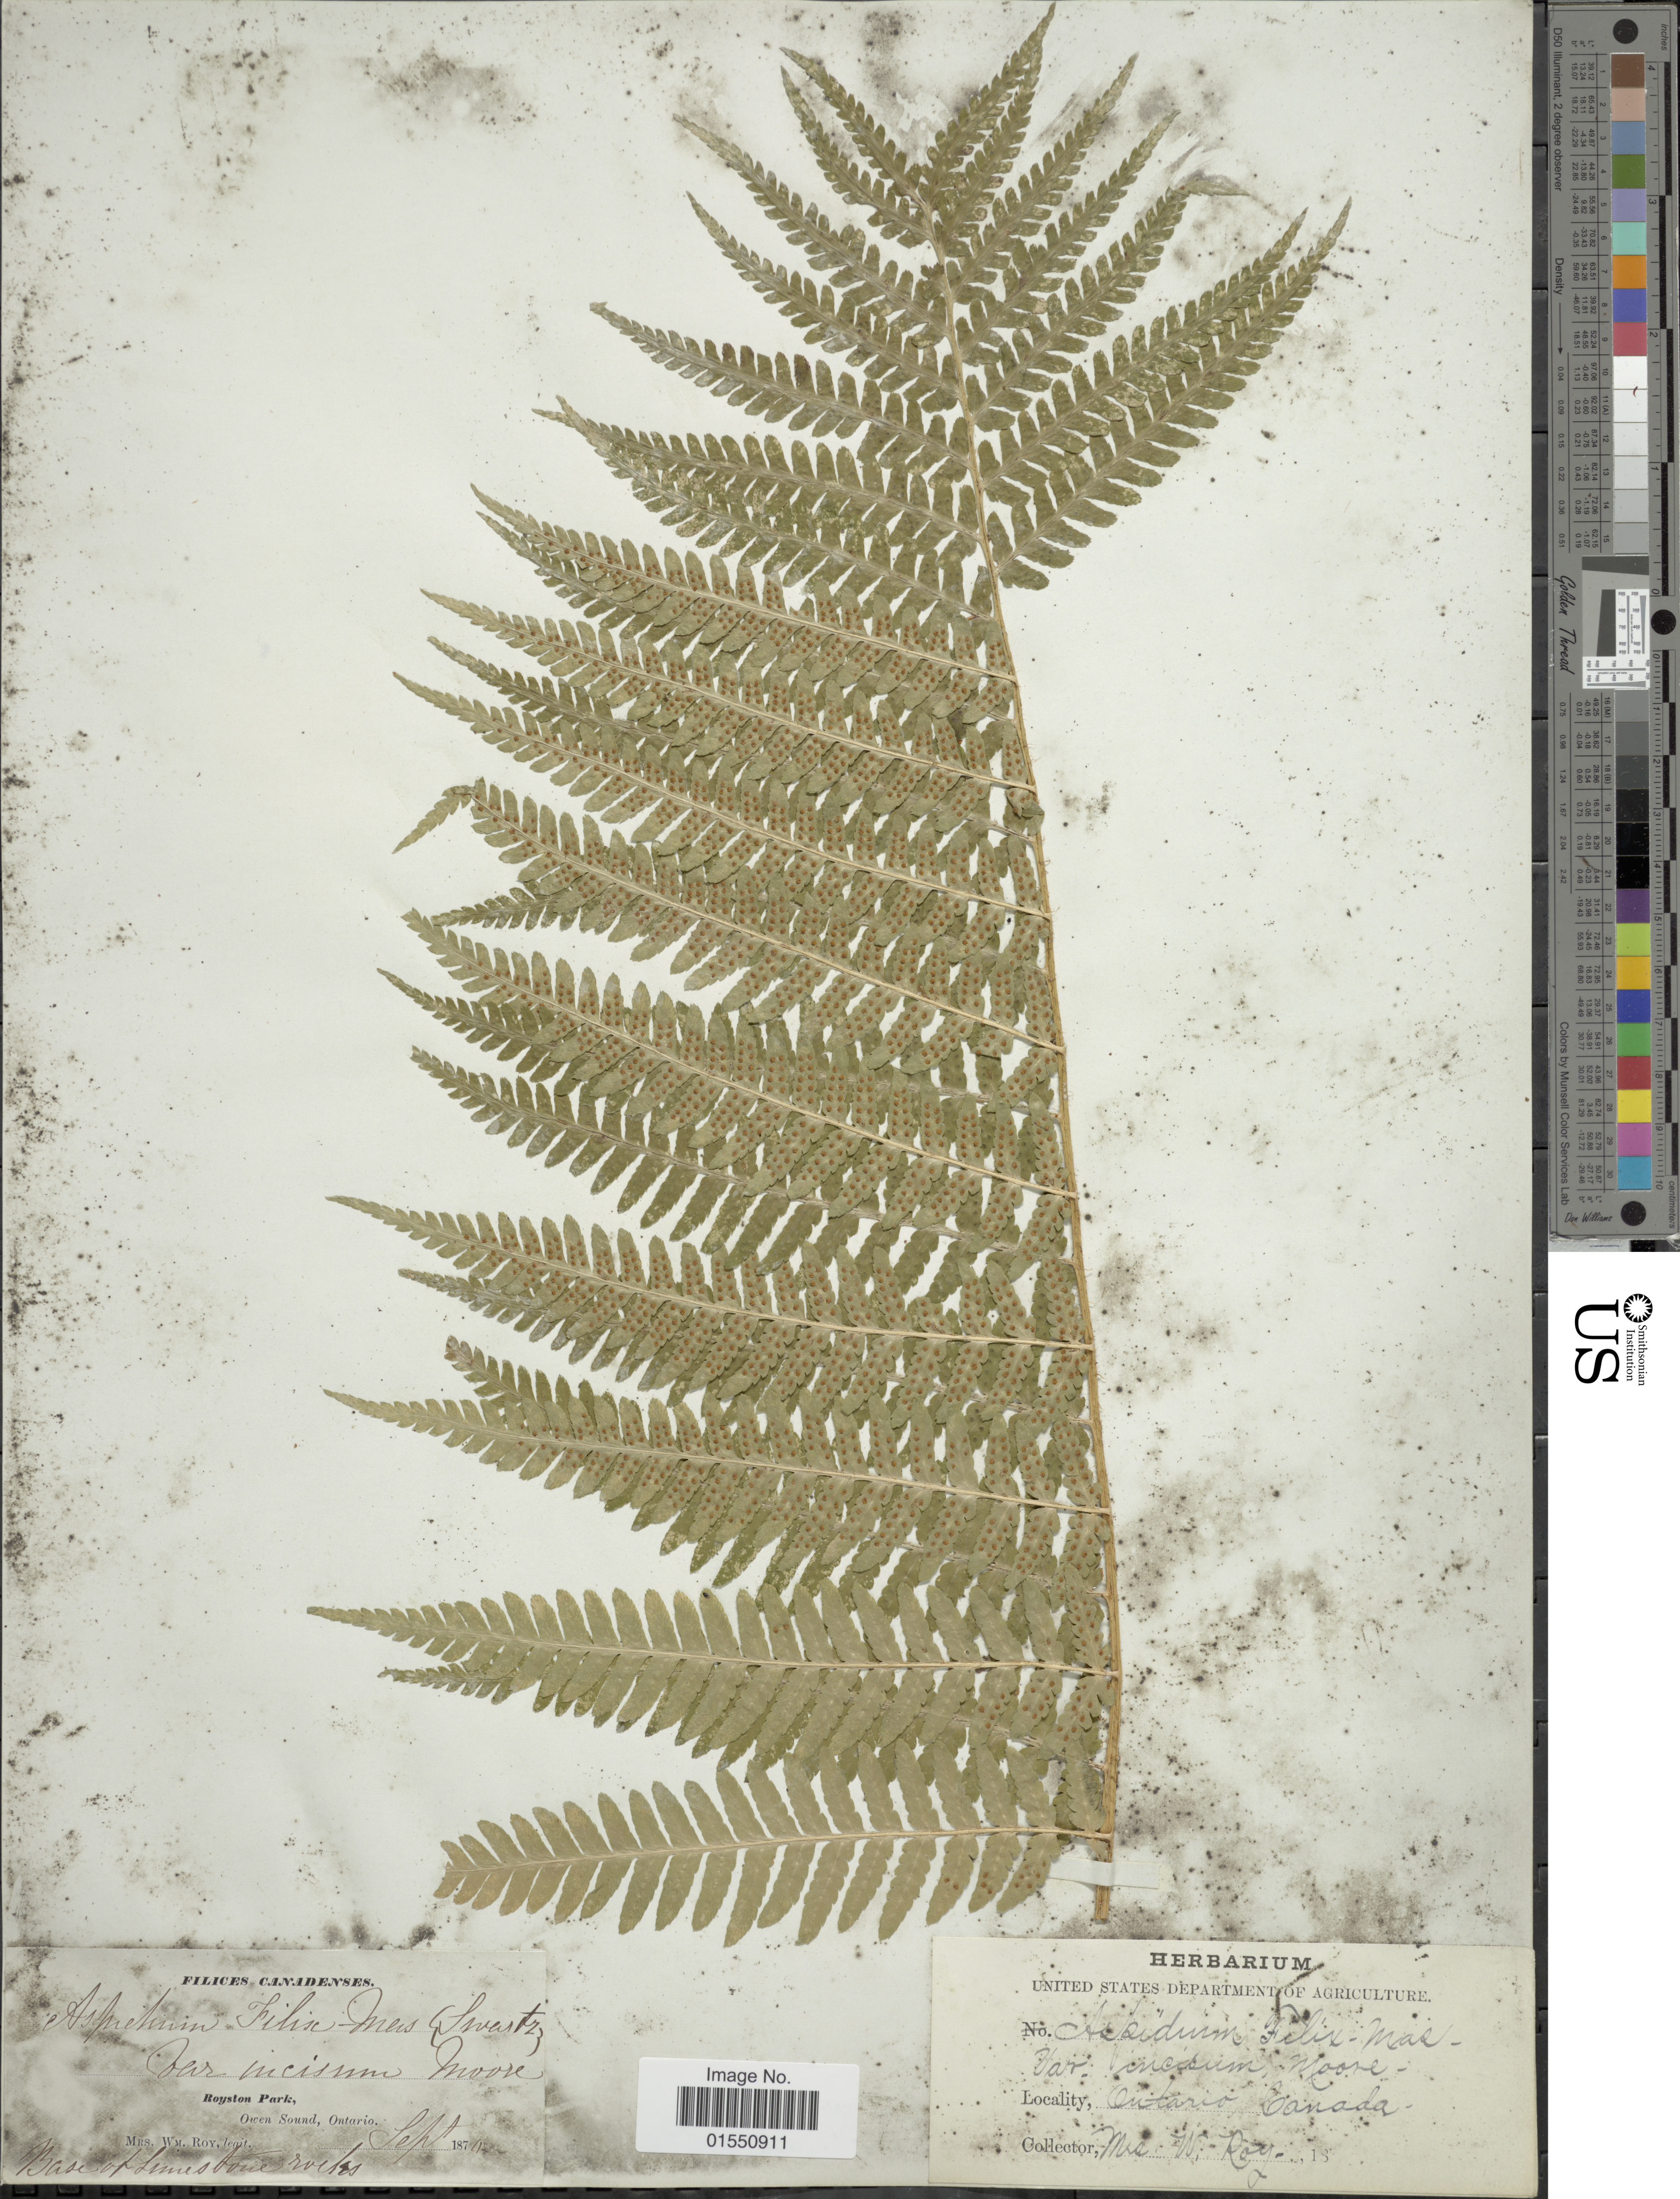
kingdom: Plantae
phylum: Tracheophyta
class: Polypodiopsida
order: Polypodiales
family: Dryopteridaceae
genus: Dryopteris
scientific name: Dryopteris filix-mas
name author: (L.) Schott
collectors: W. Roy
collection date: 1874-09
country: Canada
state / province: Ontario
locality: Royston Park, Owen Sound